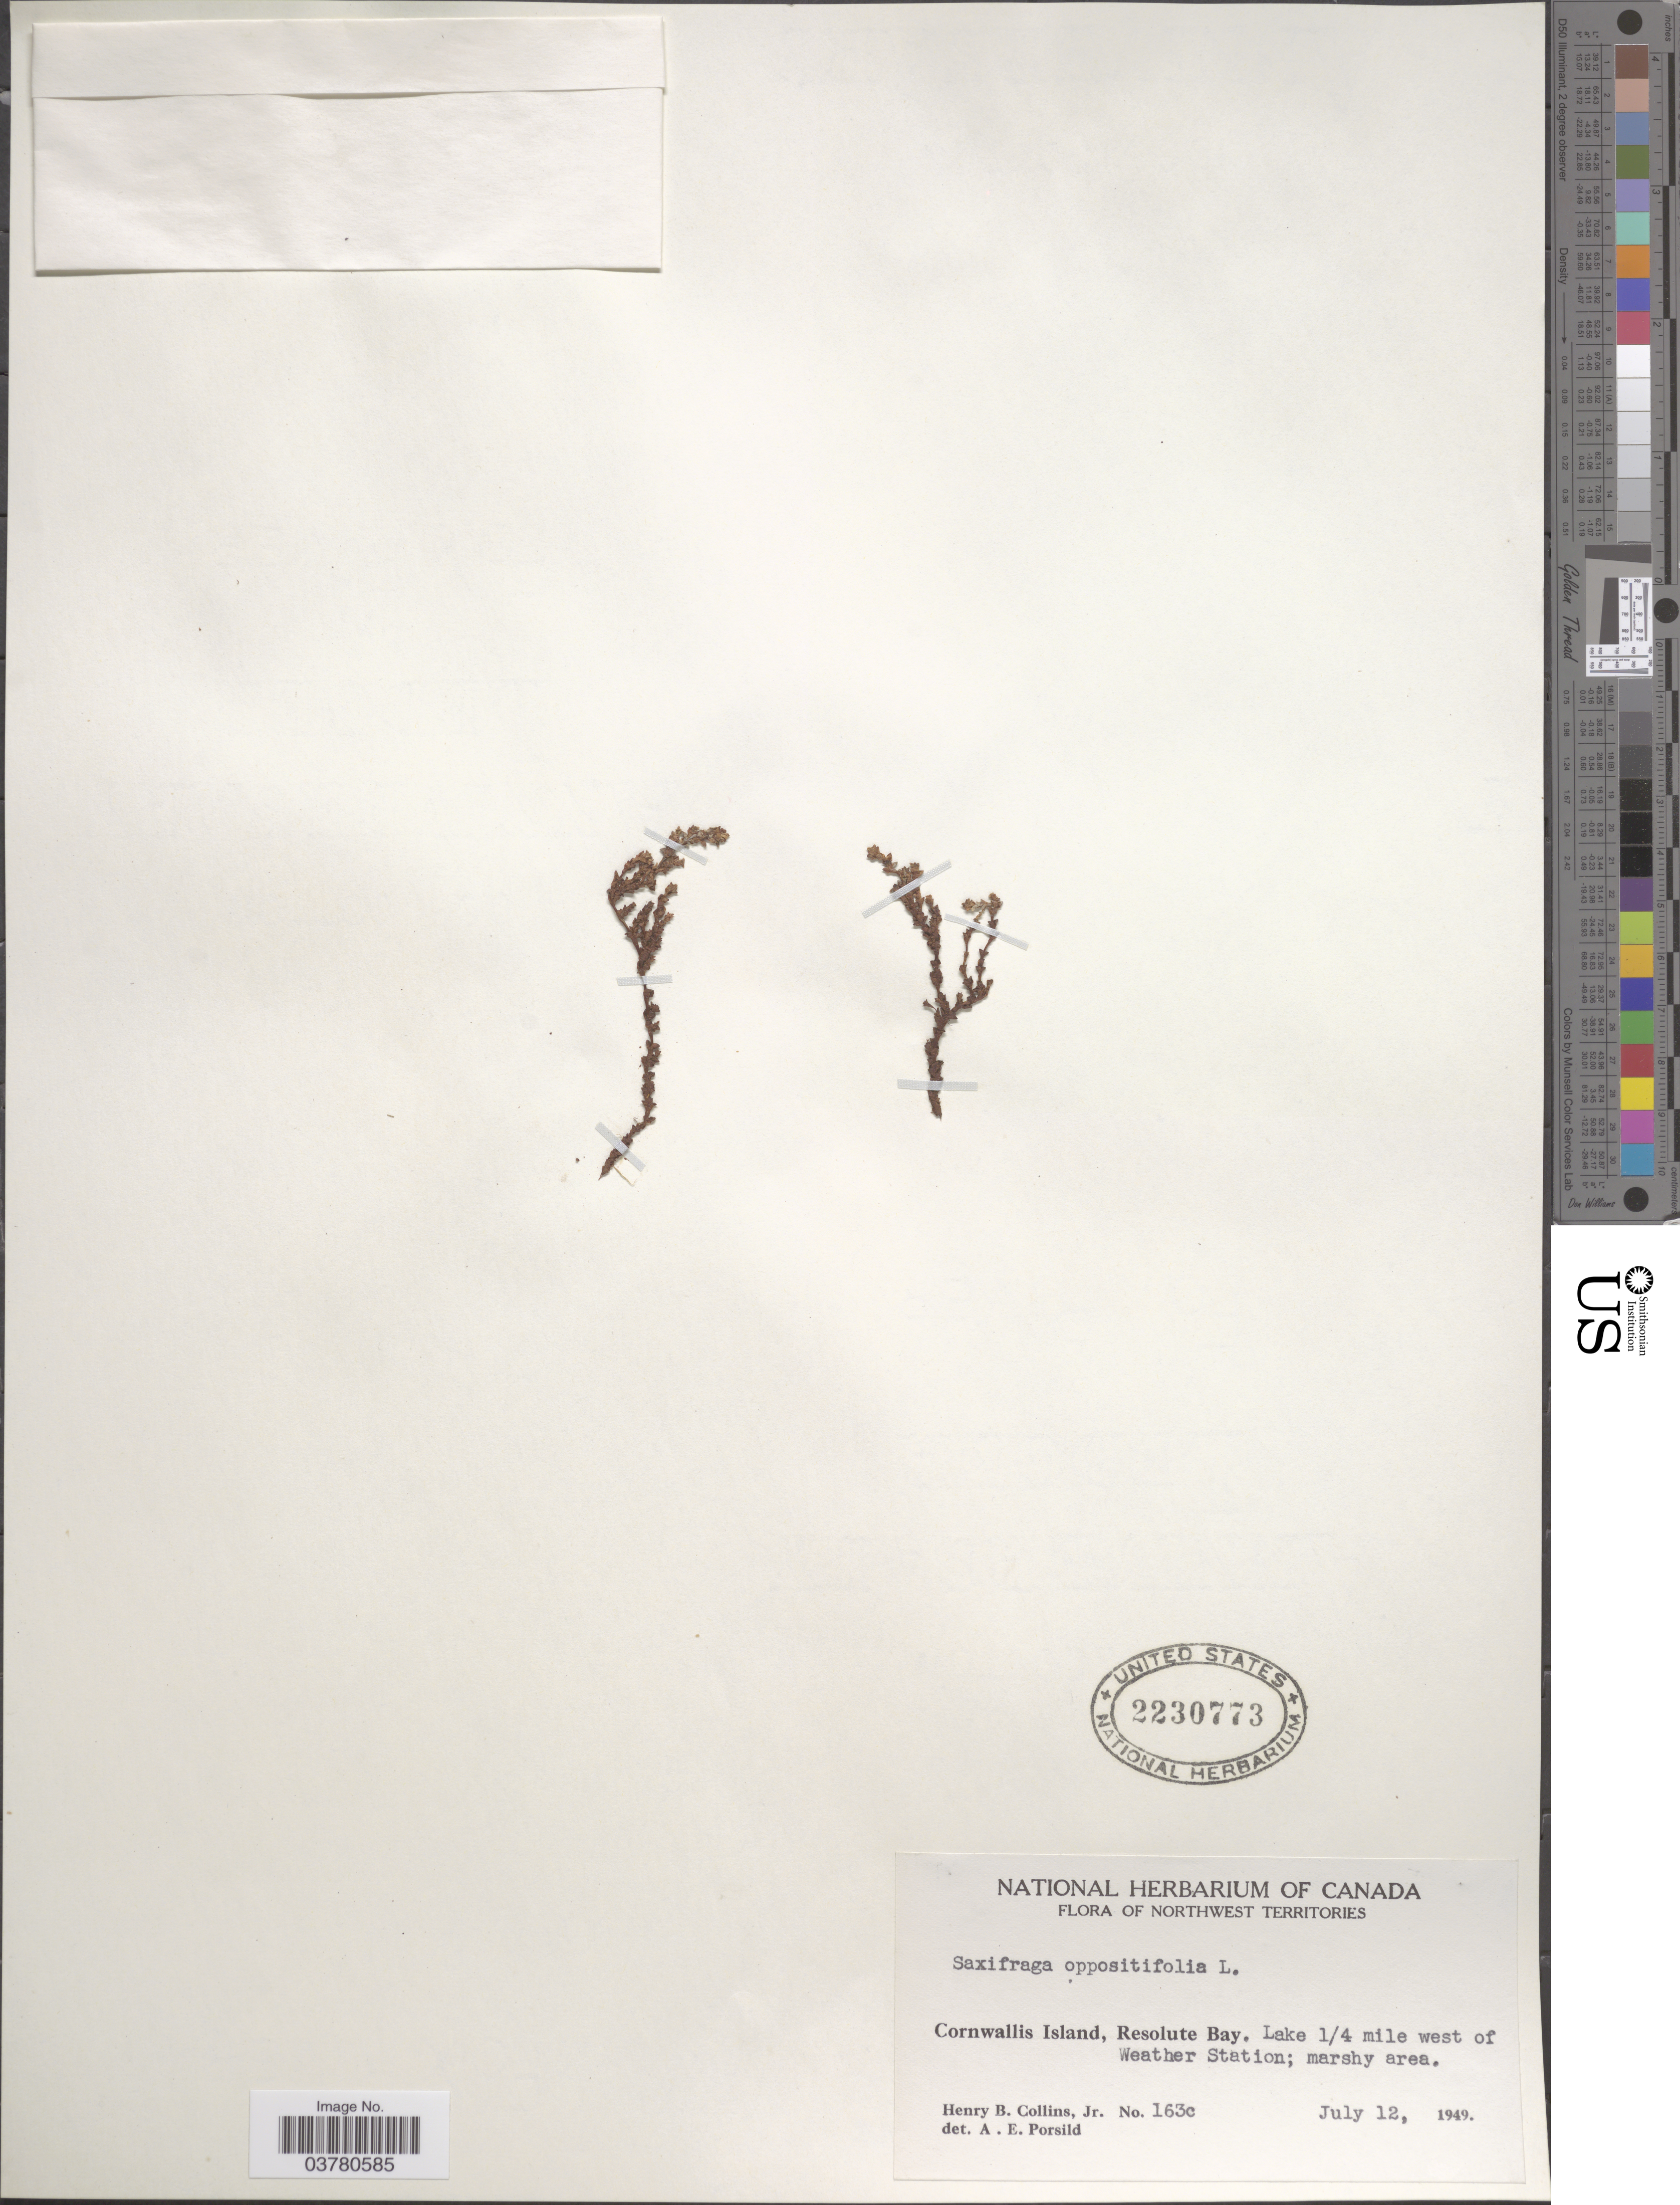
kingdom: Plantae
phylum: Tracheophyta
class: Magnoliopsida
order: Saxifragales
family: Saxifragaceae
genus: Saxifraga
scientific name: Saxifraga oppositifolia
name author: L.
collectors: H. Collins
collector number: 163c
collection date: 1949-07-12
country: Canada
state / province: Nunavut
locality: Cornwallis Island, Resolute Bay. Lake 1/4 mile west of Weather Station.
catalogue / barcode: US 2230773